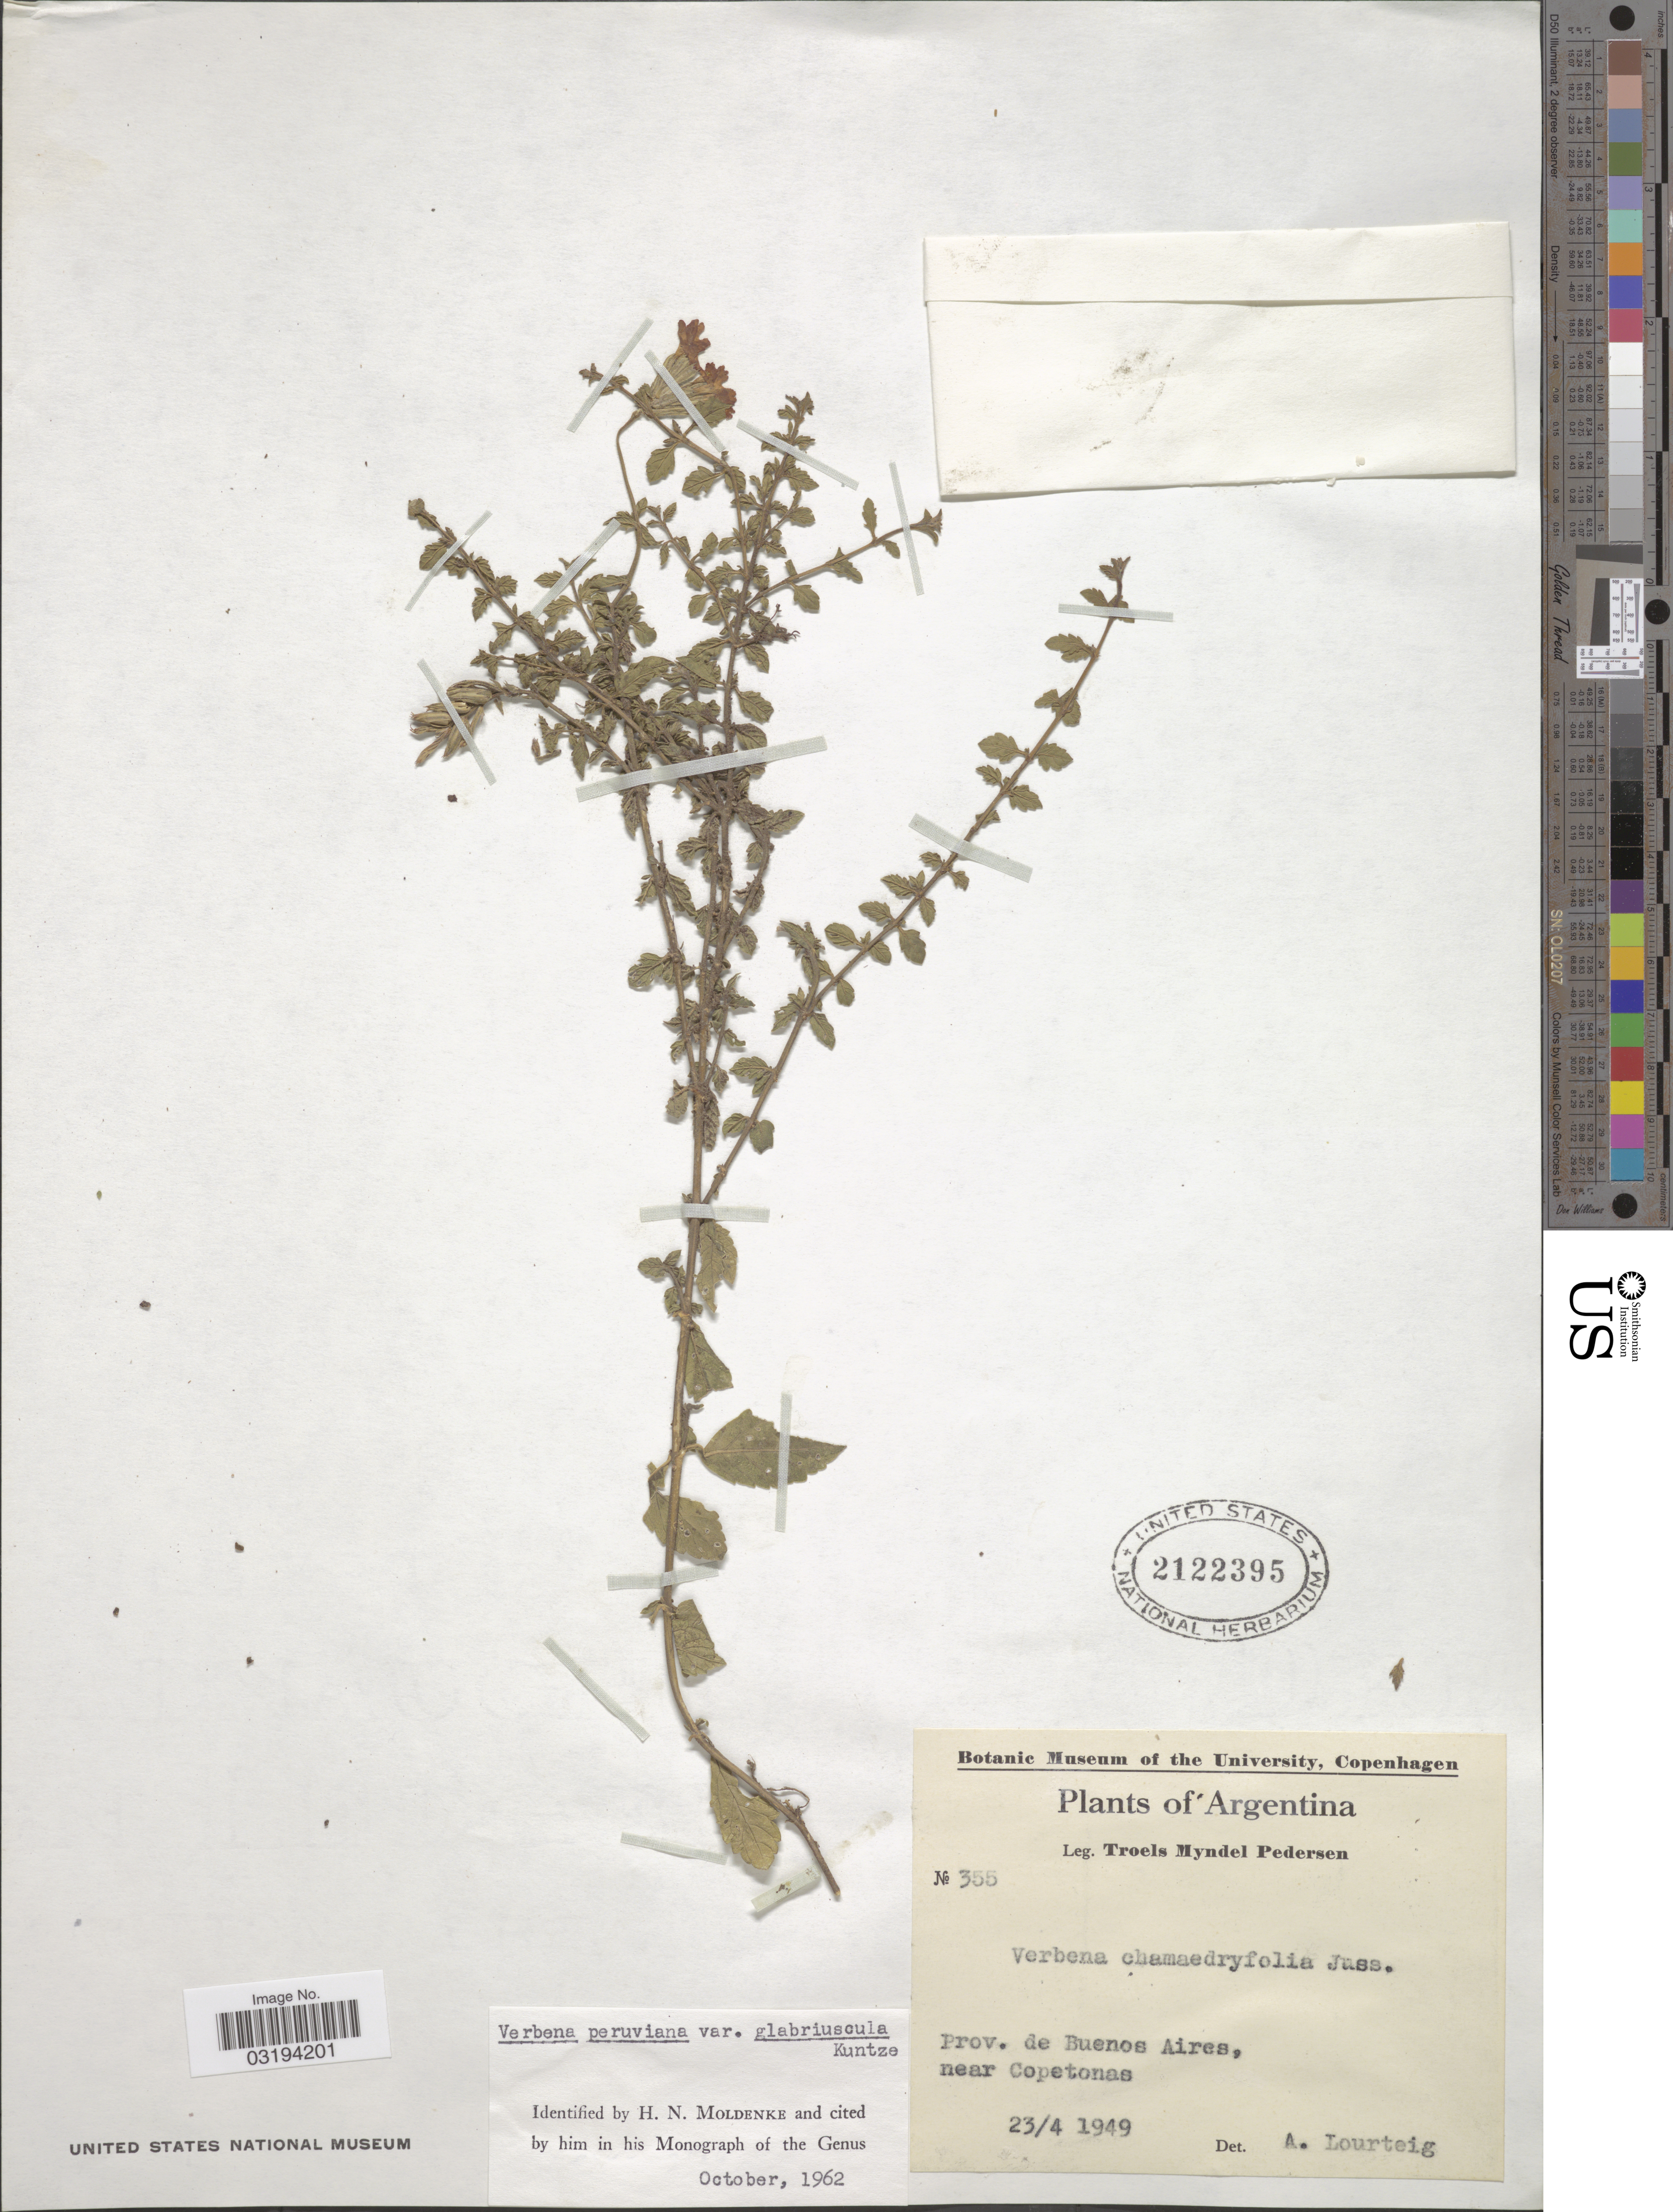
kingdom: Plantae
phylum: Tracheophyta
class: Magnoliopsida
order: Lamiales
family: Verbenaceae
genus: Verbena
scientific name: Verbena peruviana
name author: (L.) Britton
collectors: T. Pederson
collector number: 355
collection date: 1949-04-23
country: Argentina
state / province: Buenos Aires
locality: Near Copetonas.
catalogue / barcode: US 2122395